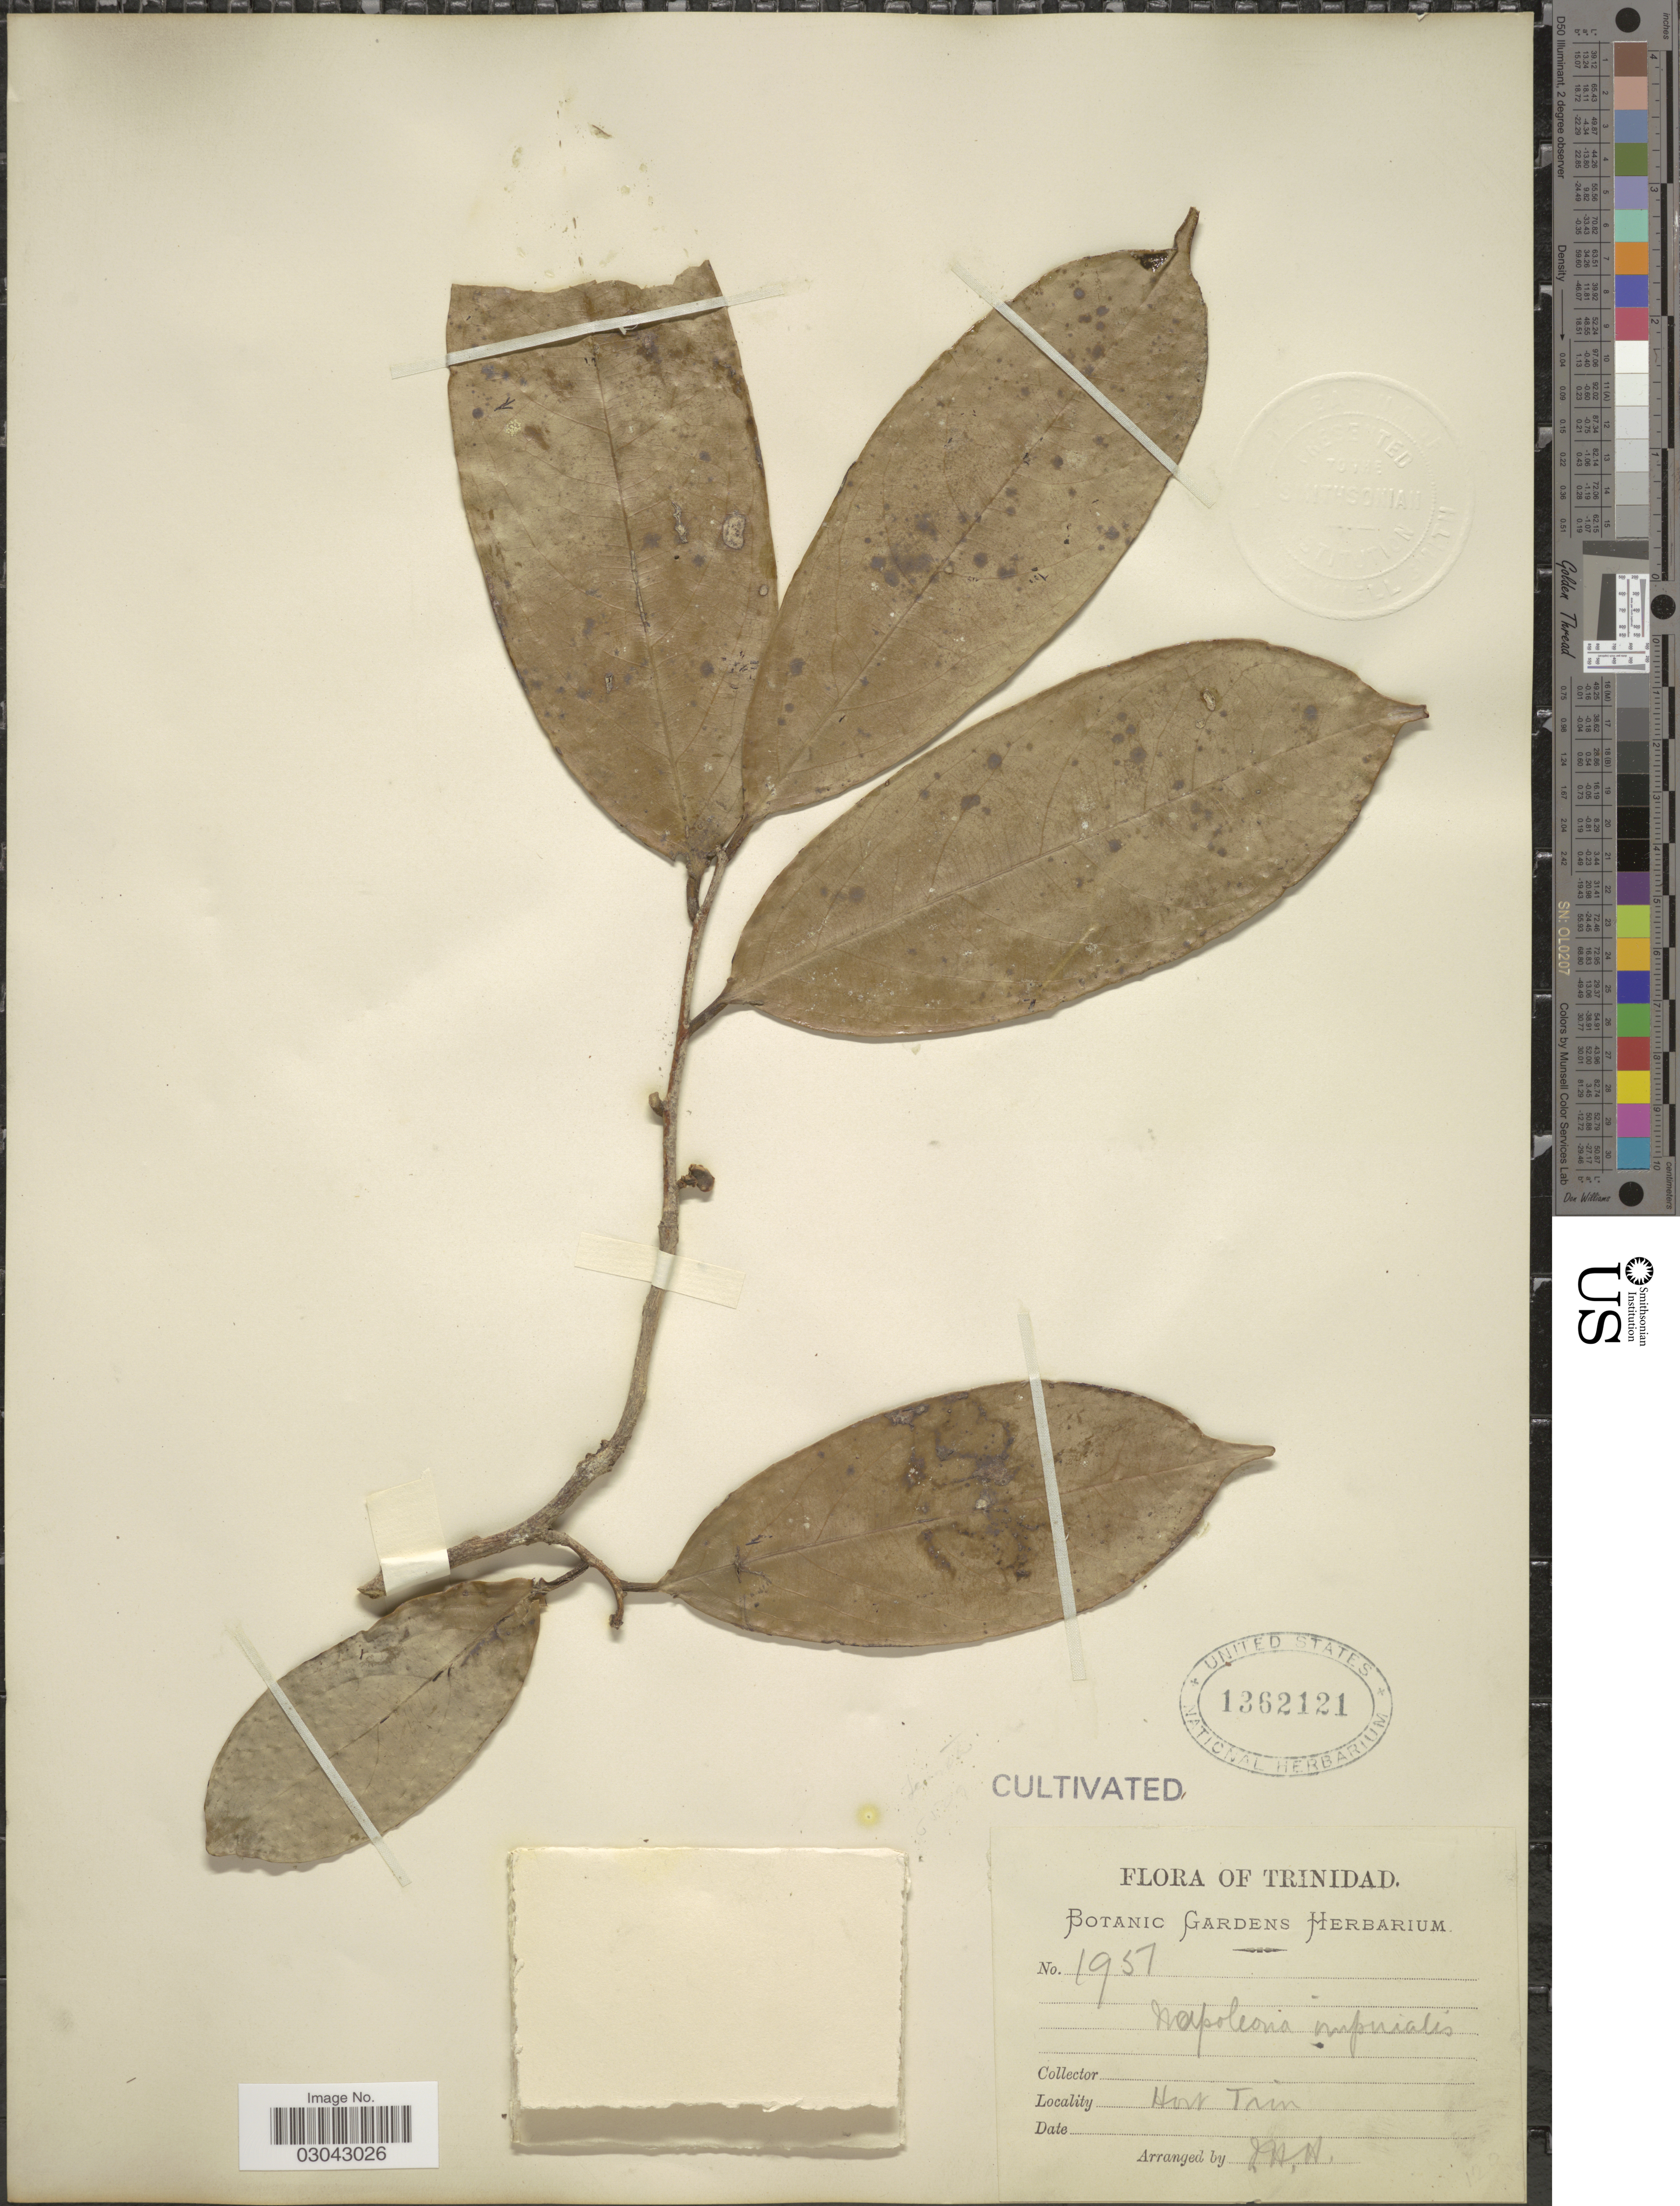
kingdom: Plantae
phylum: Tracheophyta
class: Magnoliopsida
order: Ericales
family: Lecythidaceae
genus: Napoleonaea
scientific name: Napoleonaea imperialis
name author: P. Beauv.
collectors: ex herb. Botanic Gardens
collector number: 1951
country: Trinidad and Tobago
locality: Hort Trin.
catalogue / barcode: US 1362121